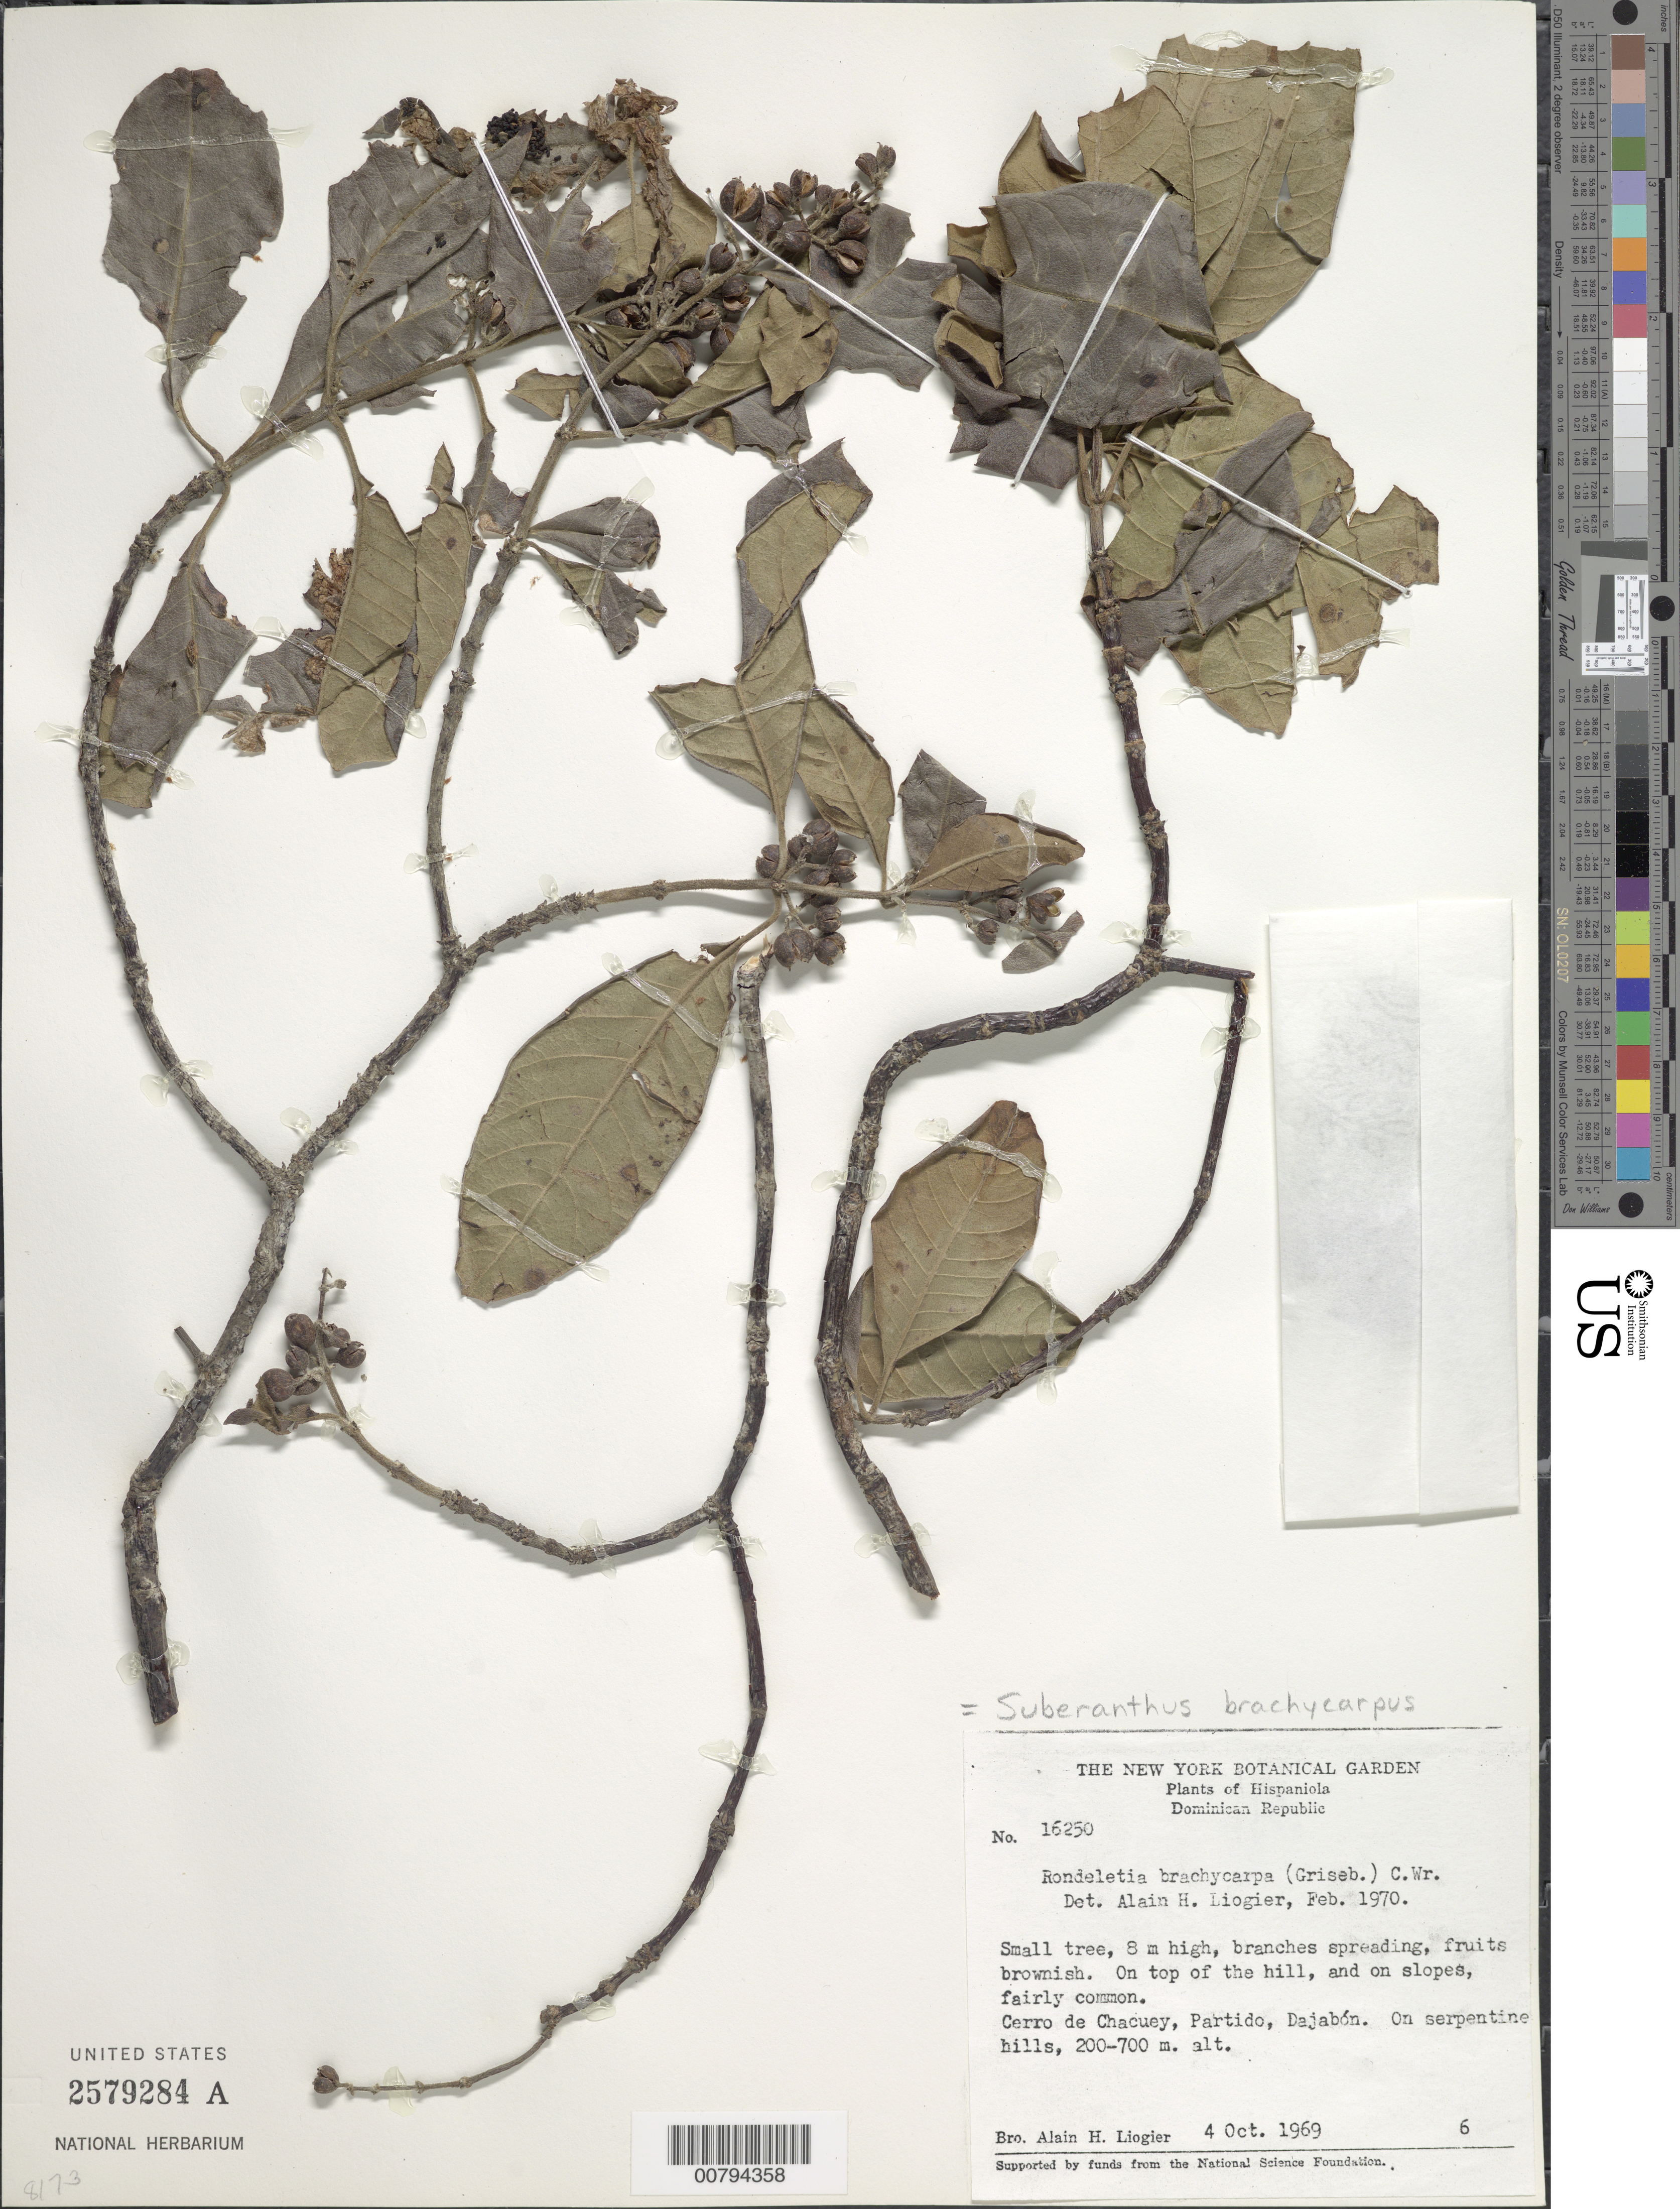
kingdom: Plantae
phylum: Tracheophyta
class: Magnoliopsida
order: Gentianales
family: Rubiaceae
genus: Suberanthus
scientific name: Suberanthus brachycarpus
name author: (Griseb.) Borhidi & Fernández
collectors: A. H. Liogier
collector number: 16250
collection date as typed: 04 0ct 1969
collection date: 1969-10-04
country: Dominican Republic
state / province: Dajabon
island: Hispaniola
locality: Top and slopes of hill, Cerro de Chacuey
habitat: On serpentine hills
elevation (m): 200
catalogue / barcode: US 2579284A